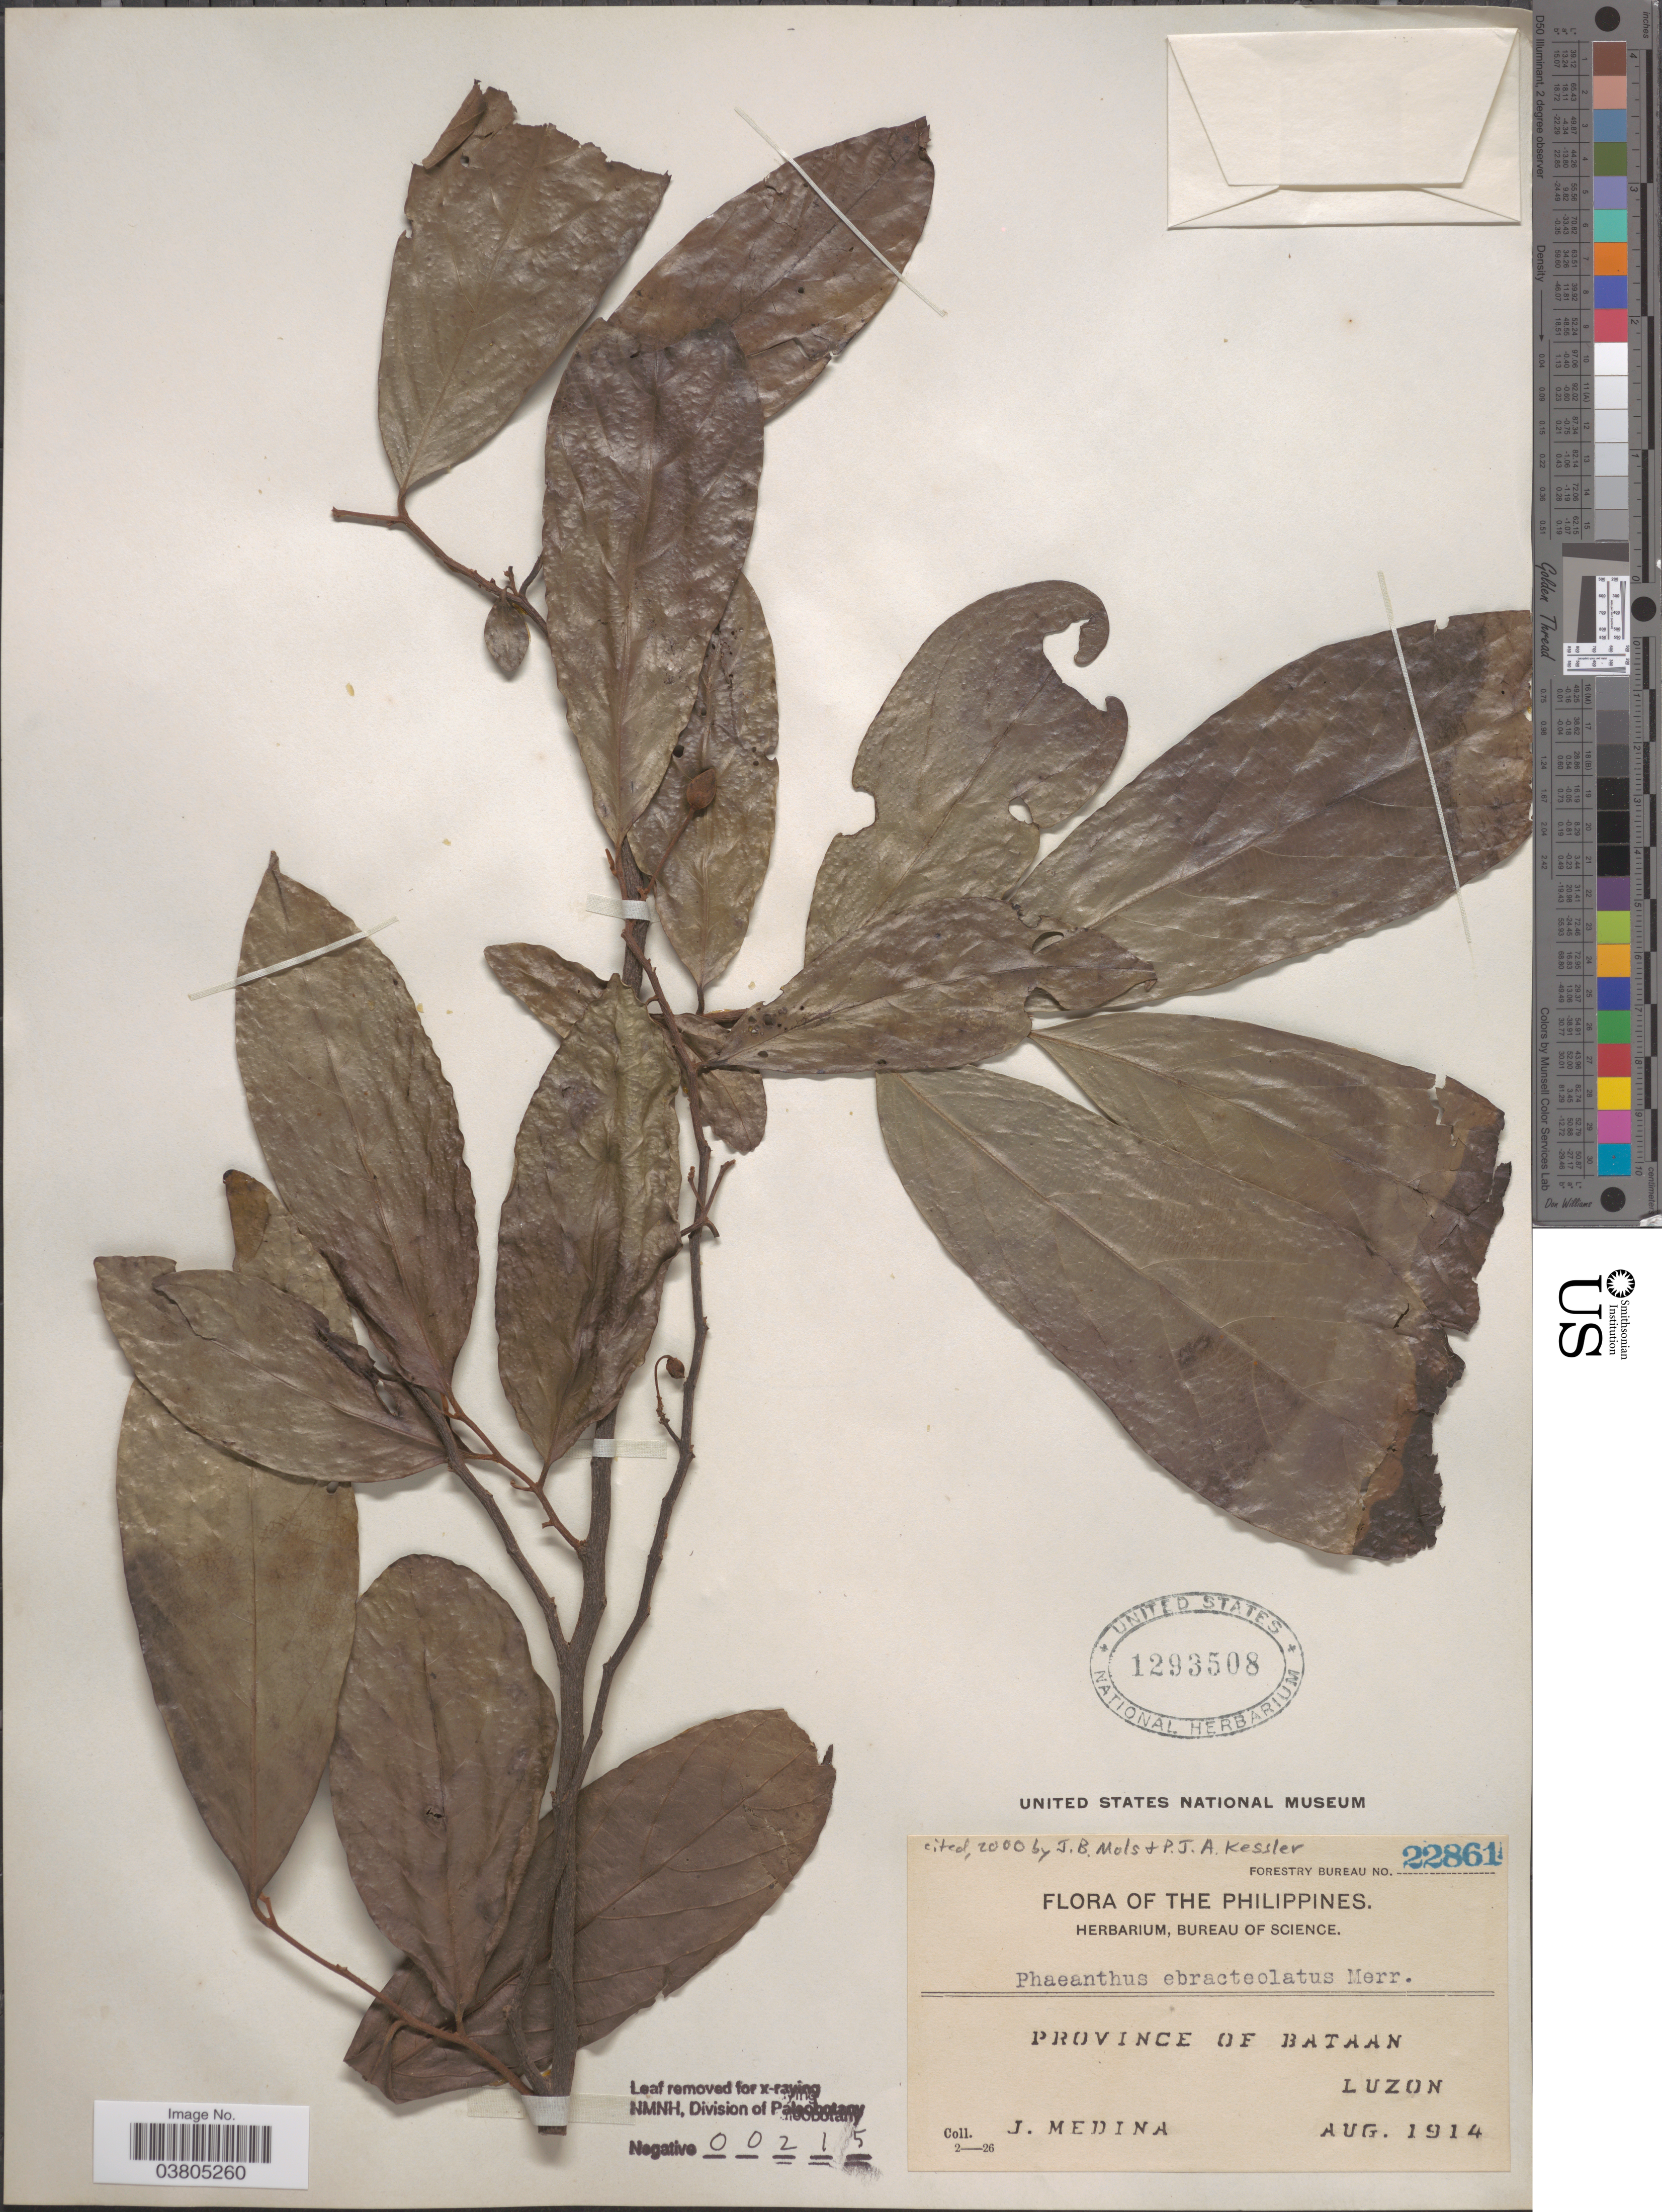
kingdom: Plantae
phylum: Tracheophyta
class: Magnoliopsida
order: Magnoliales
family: Annonaceae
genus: Phaeanthus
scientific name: Phaeanthus ebracteolatus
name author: (C. Presl) Merr.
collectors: J. Medina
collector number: Forestry Bureau 22861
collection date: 1914-08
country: Philippines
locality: Province of Bataan. Luzon.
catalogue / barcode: US 1293508